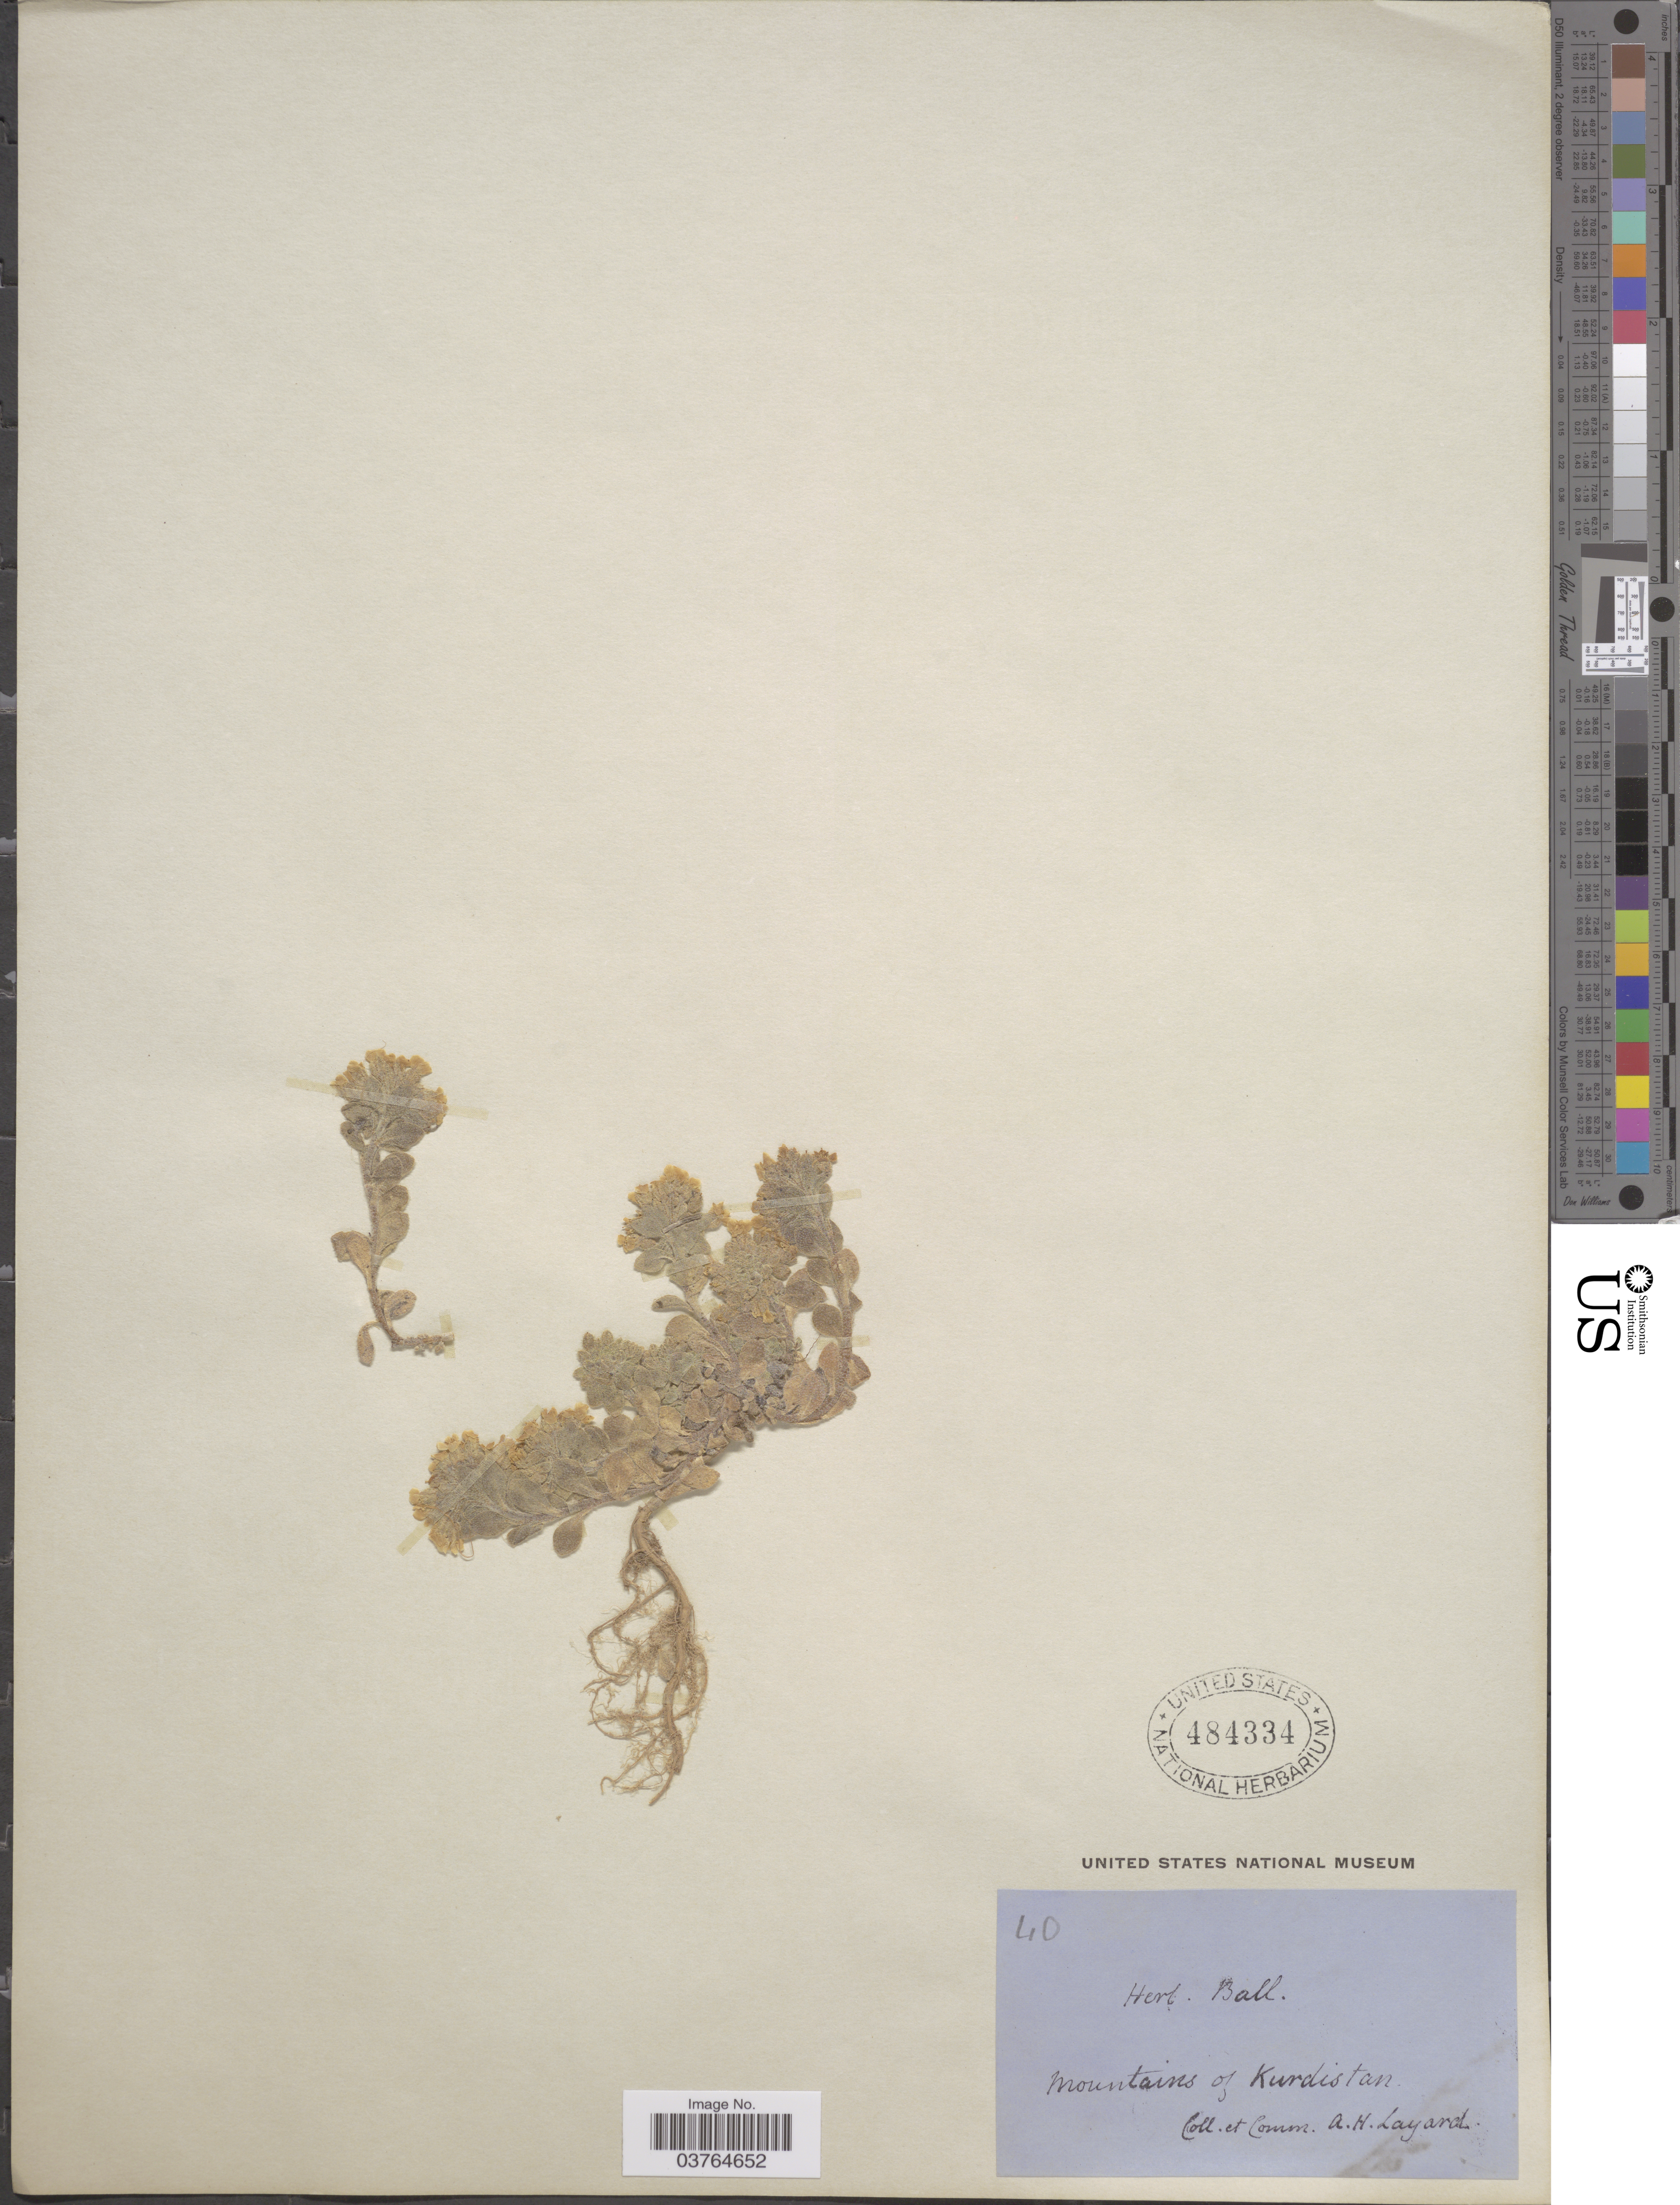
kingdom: Plantae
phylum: Tracheophyta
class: Magnoliopsida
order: Brassicales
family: Brassicaceae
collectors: A. Layard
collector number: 40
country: Iran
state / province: Kurdistan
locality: Mountains of Kurdistan.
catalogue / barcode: US 484334